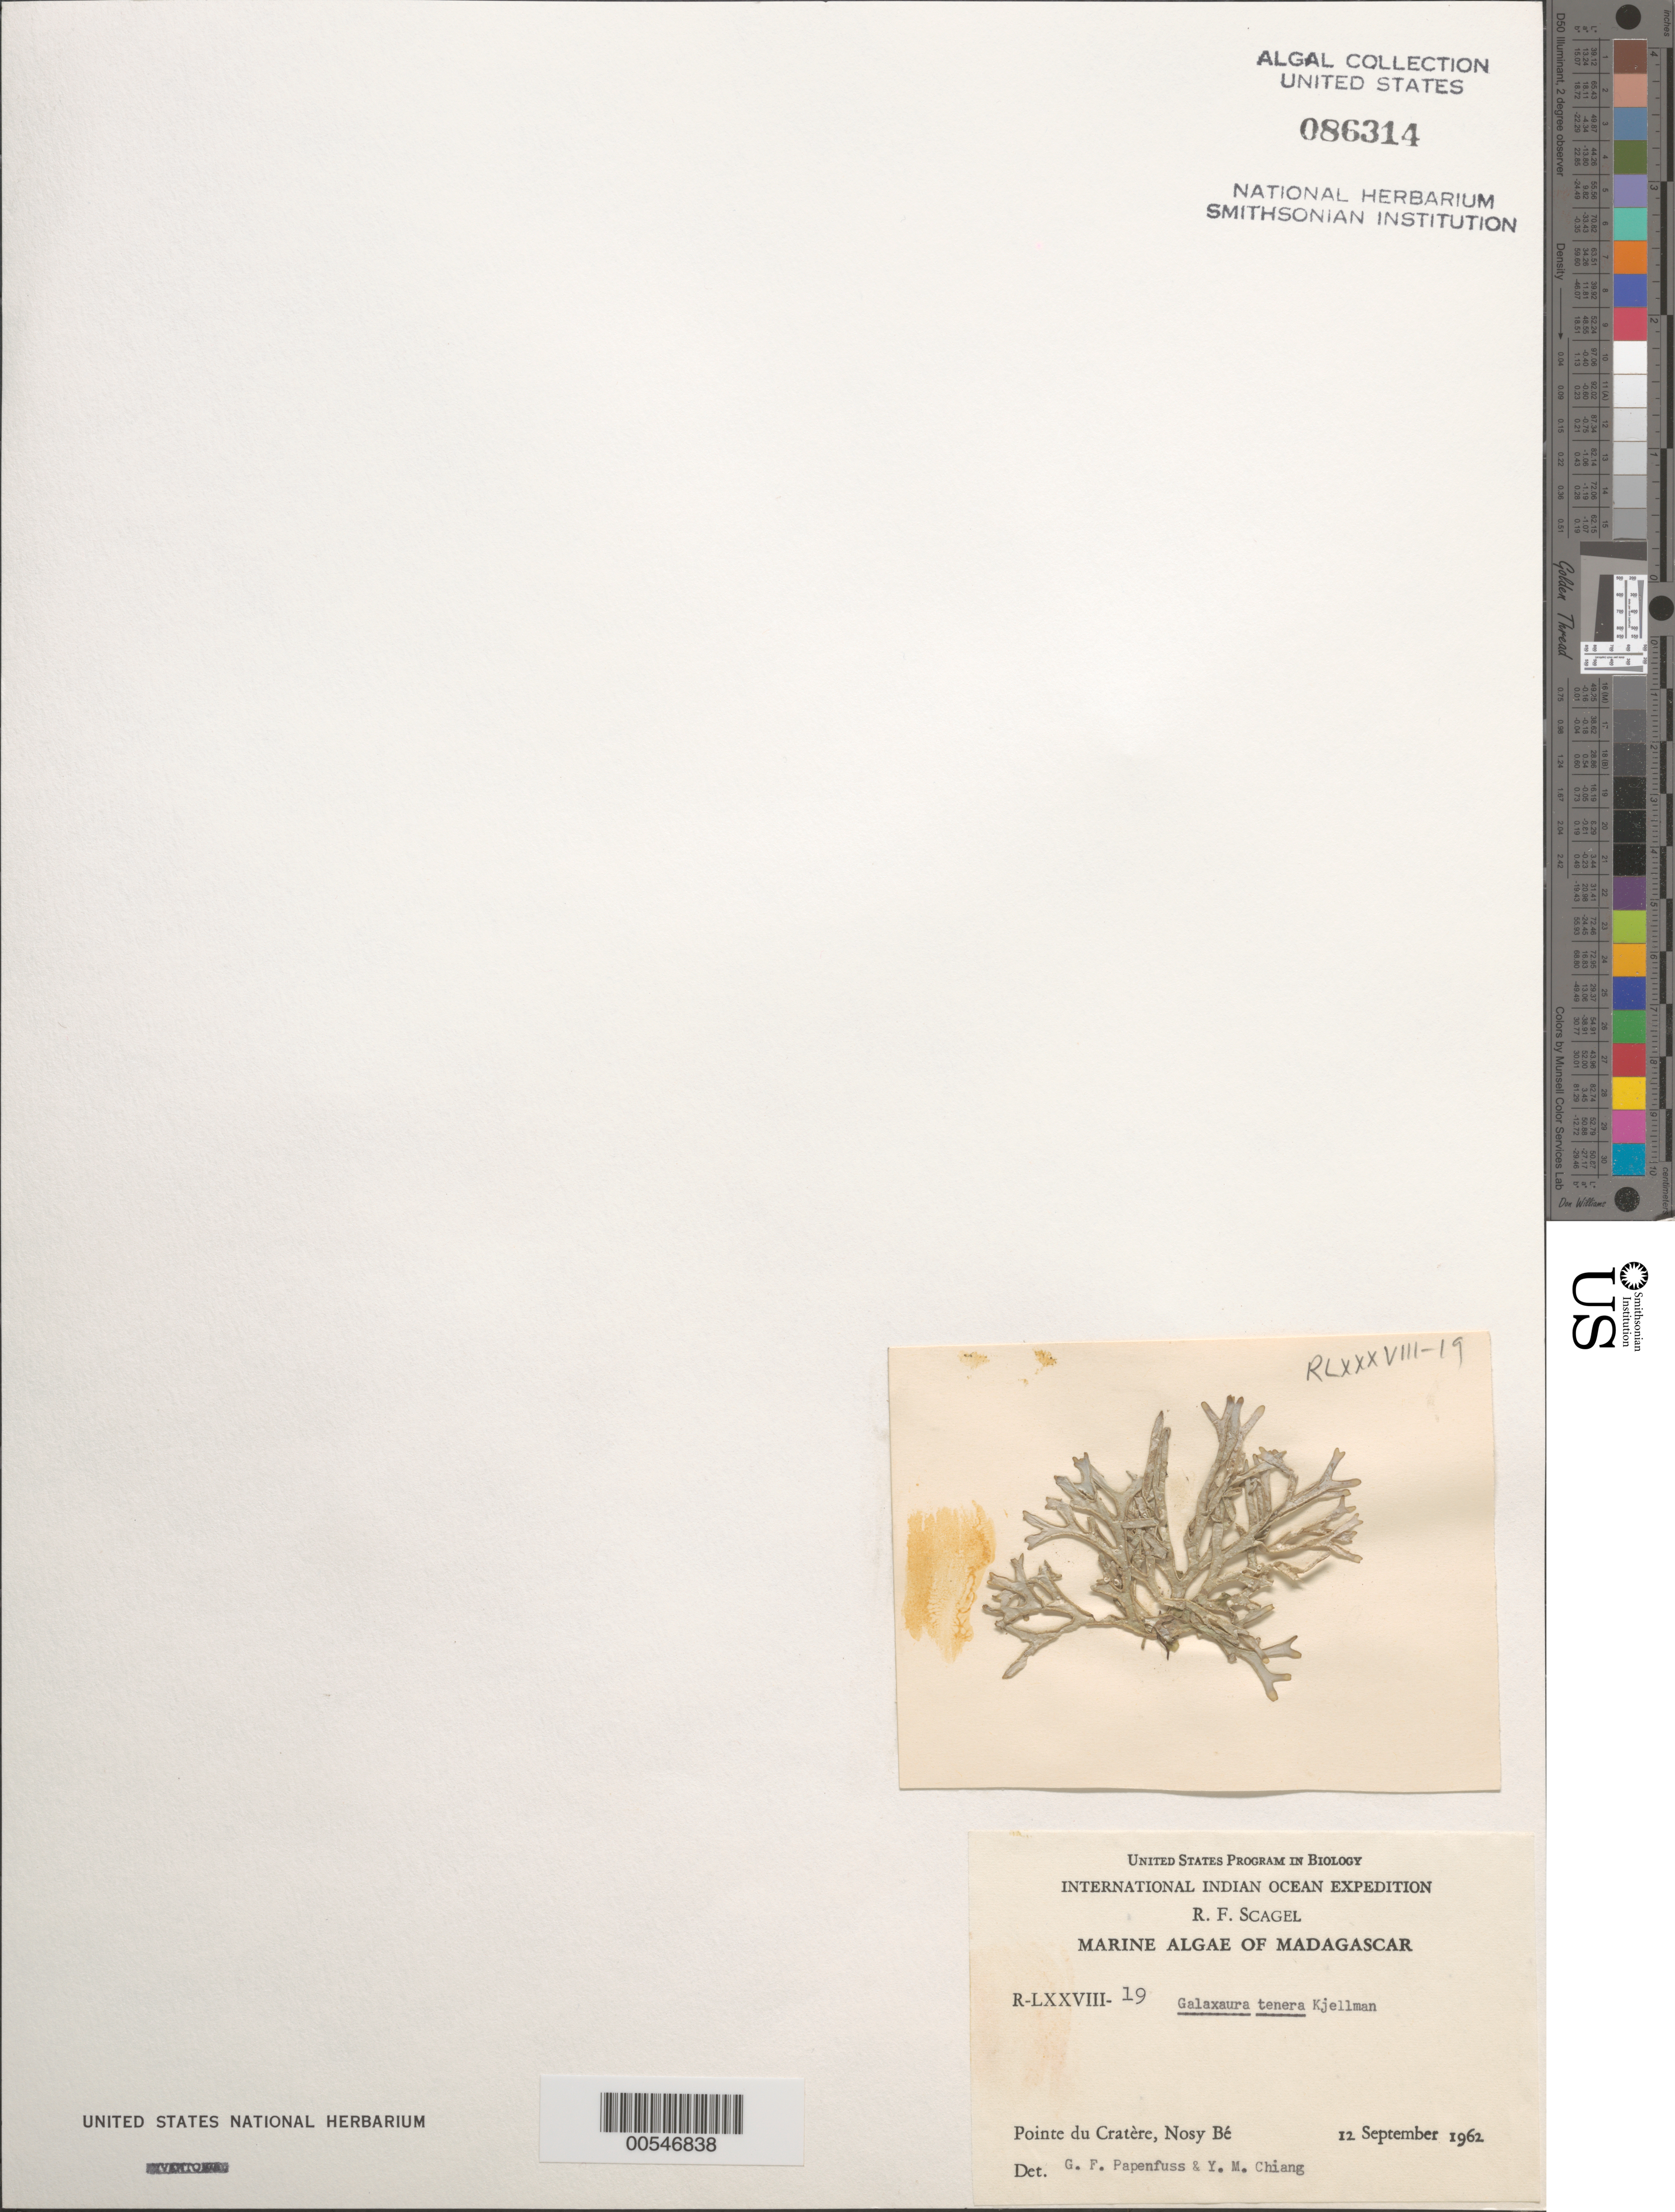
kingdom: Plantae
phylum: Rhodophyta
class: Florideophyceae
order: Nemaliales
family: Galaxauraceae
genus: Dichotomaria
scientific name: Dichotomaria tenera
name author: (Kjellm.) Huisman et al.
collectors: R. F. Scagel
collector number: R-LXXVIII-19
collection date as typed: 12 Sep 1962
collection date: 1962-09-12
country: Madagascar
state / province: Diana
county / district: Nosy Be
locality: Pointe-du-Cratere, Nosy-Be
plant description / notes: International Indian Ocean Expedition, 1962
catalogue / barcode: US 86314